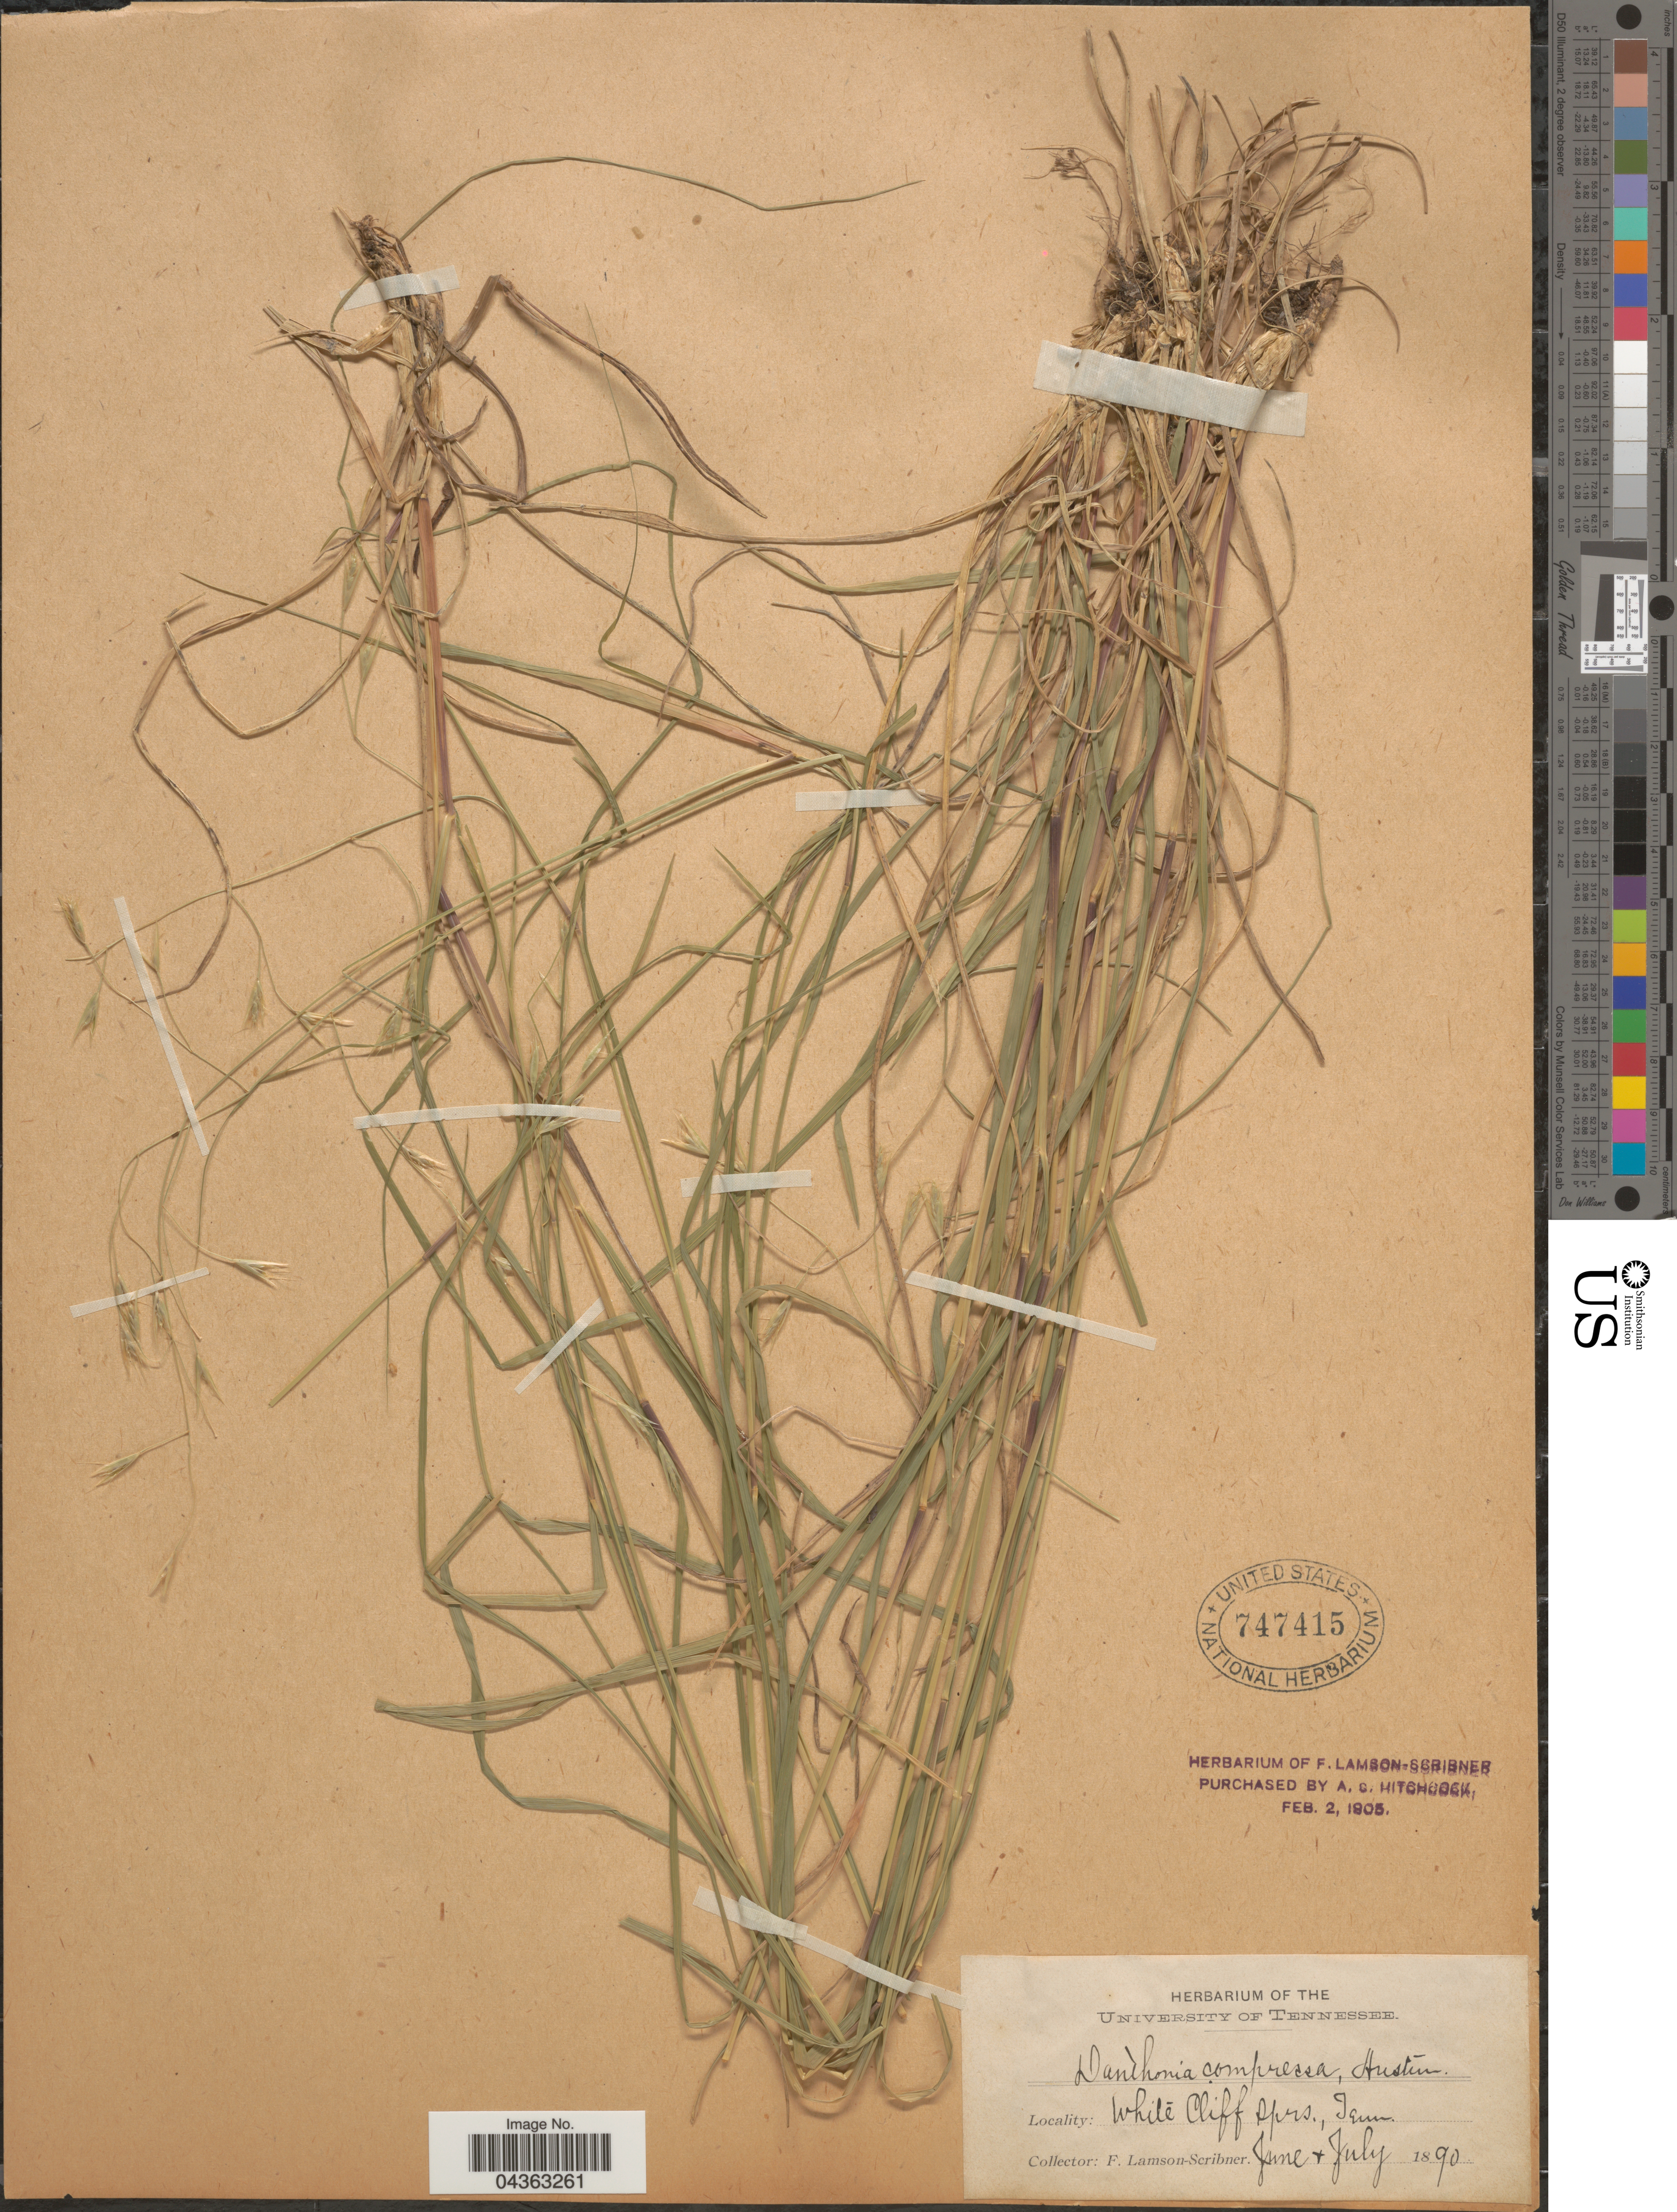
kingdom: Plantae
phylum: Tracheophyta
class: Liliopsida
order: Poales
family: Poaceae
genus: Danthonia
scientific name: Danthonia compressa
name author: Austin in F. Peck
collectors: F. Lamson-Scribner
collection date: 1890-06/1890-07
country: United States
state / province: Tennessee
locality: White Cliff Sprs.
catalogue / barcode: US 747415